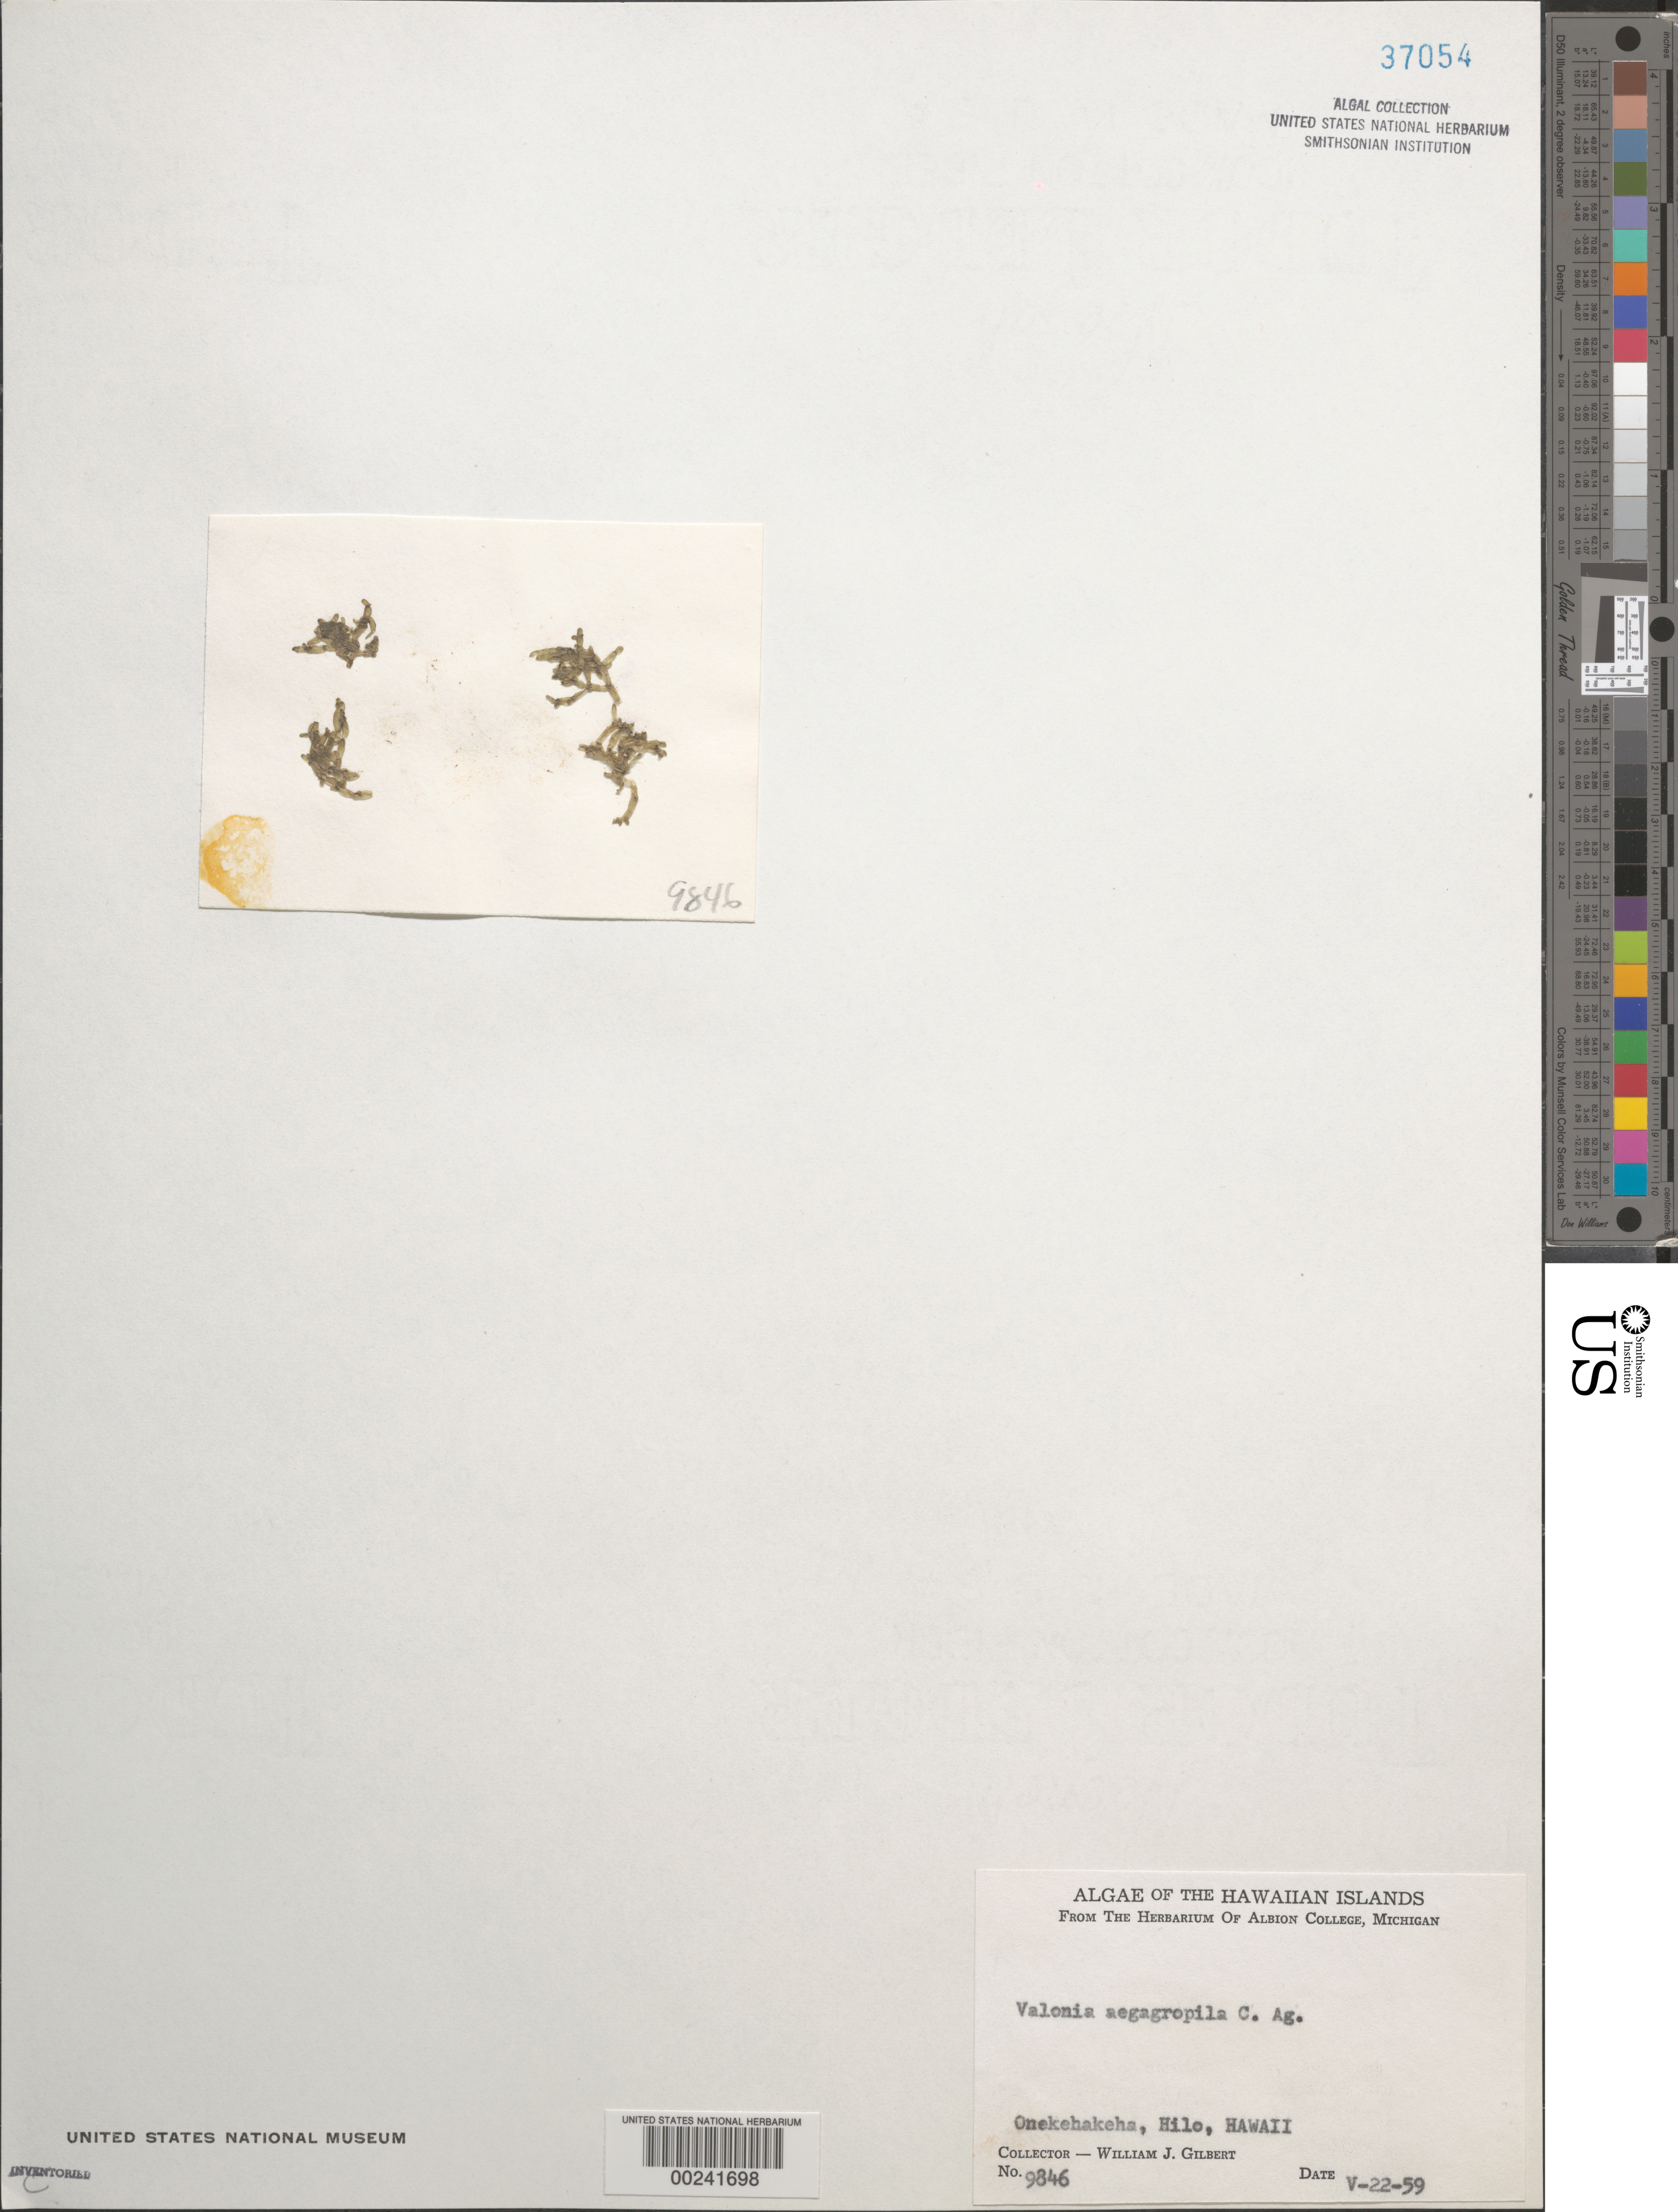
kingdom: Plantae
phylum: Chlorophyta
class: Ulvophyceae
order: Siphonocladales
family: Valoniaceae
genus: Valonia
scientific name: Valonia aegagropila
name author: C. Agardh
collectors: W. J. Gilbert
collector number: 9846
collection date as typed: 22 May 1959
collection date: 1959-05-22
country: United States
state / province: Hawaii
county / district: Hawaii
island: Hawaii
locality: Hilo, Onekahakaha (Onekehakeha), Onekahakaha Beach Park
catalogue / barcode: US 37054